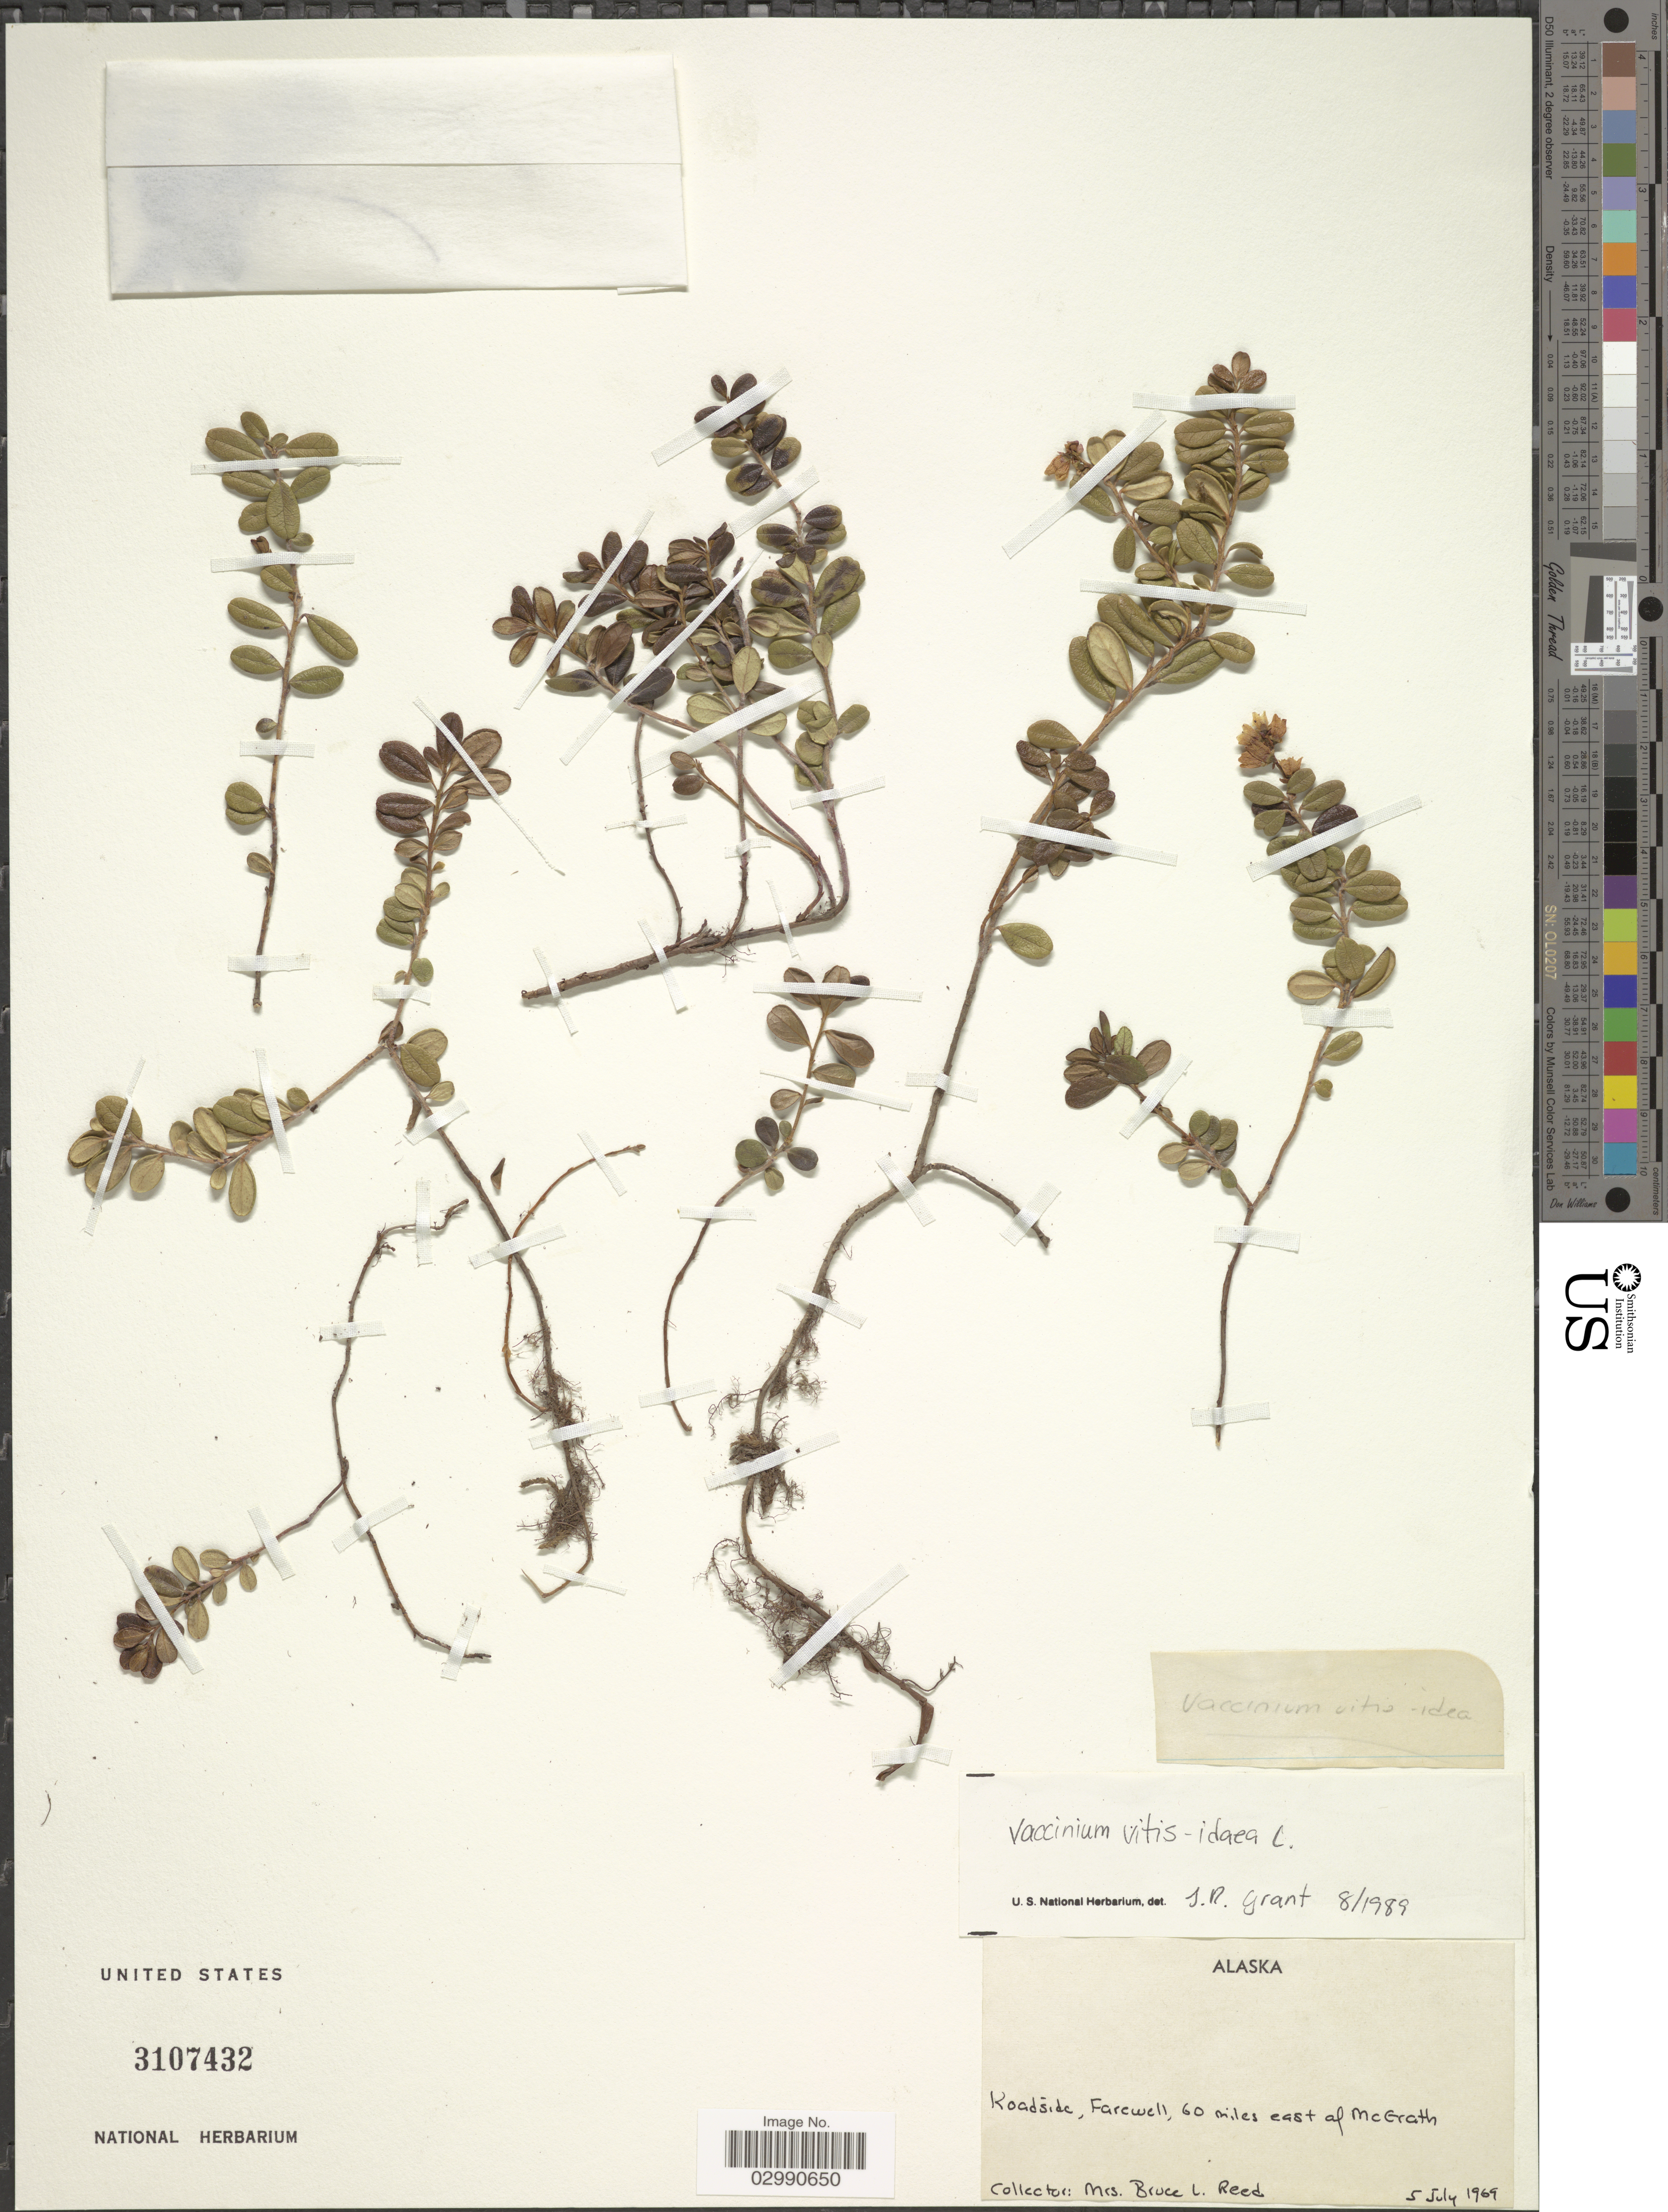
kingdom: Plantae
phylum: Tracheophyta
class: Magnoliopsida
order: Ericales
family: Ericaceae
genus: Vaccinium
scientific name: Vaccinium vitis-idaea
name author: L.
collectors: B. Reed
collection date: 1969-07-05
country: United States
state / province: Alaska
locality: Roadside, Farewell, 60 miles east of McGrath.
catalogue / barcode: US 3107432